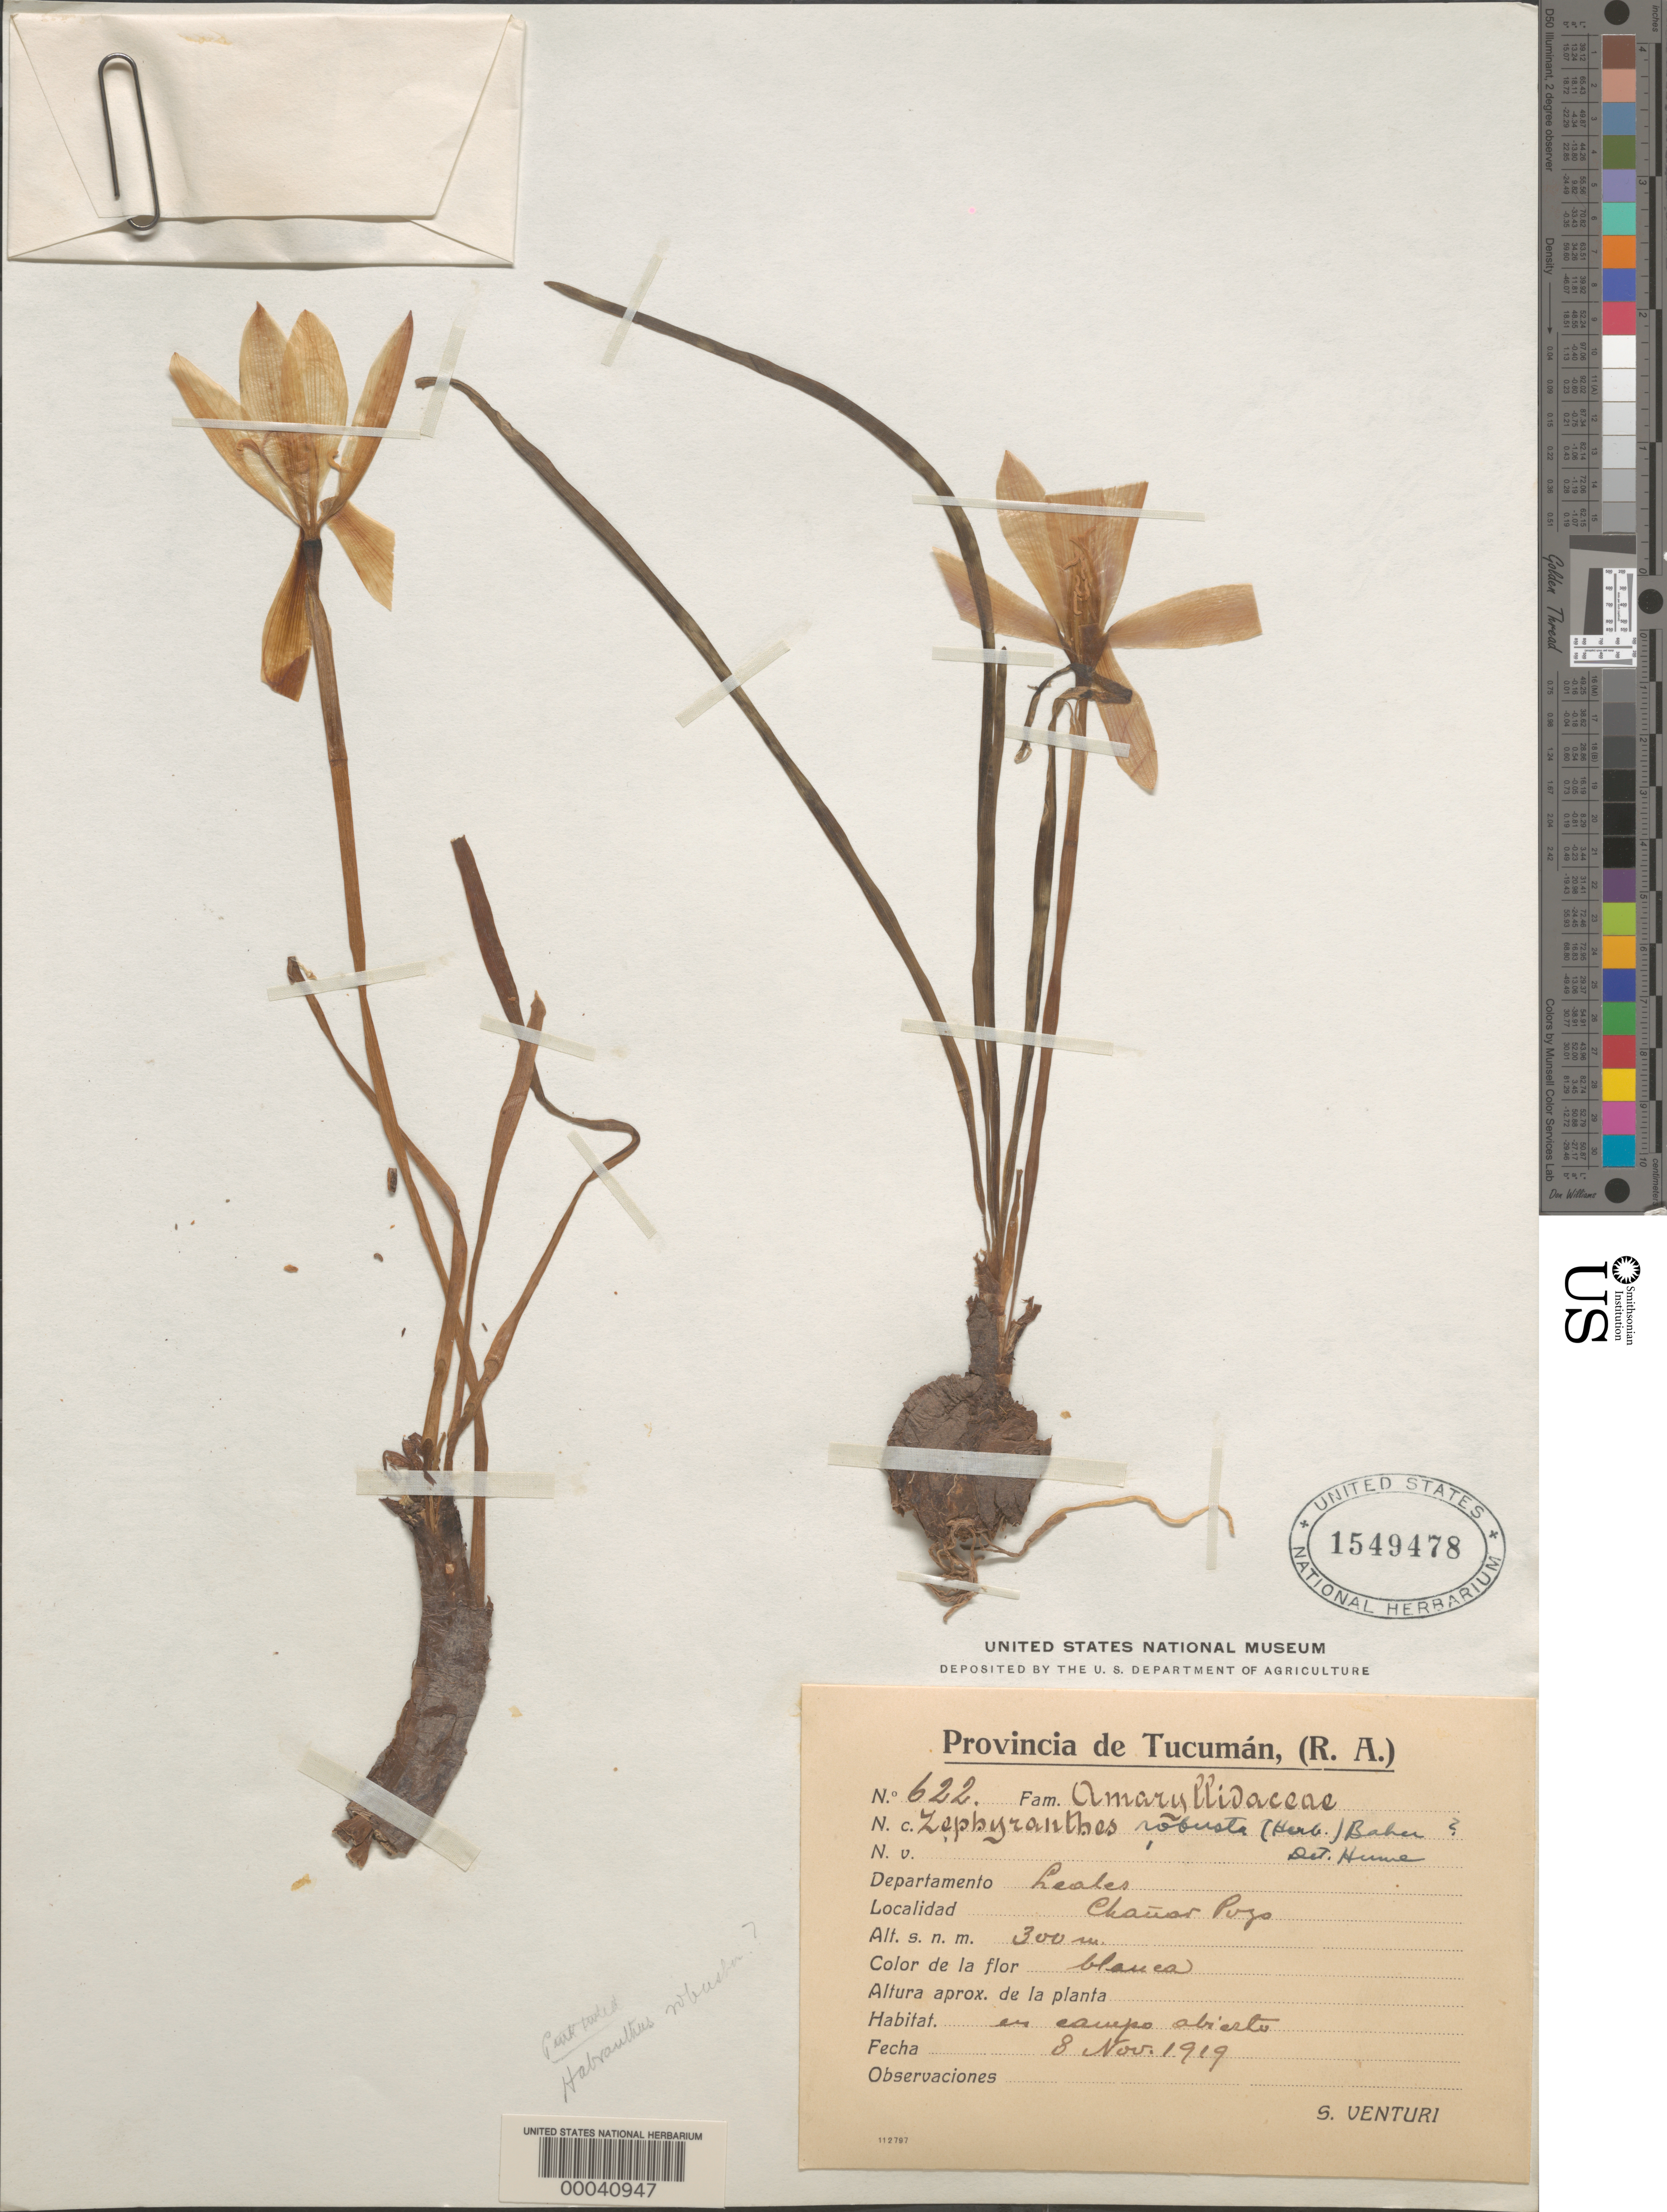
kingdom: Plantae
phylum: Tracheophyta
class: Liliopsida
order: Asparagales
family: Amaryllidaceae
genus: Zephyranthes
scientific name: Zephyranthes robusta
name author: (Sweet ex Herb.) Baker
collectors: S. Venturi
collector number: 622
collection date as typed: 08 Nov 1919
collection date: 1919-11-08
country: Argentina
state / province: Tucumán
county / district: Leales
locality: Chauar Pozo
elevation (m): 300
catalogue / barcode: US 1549478